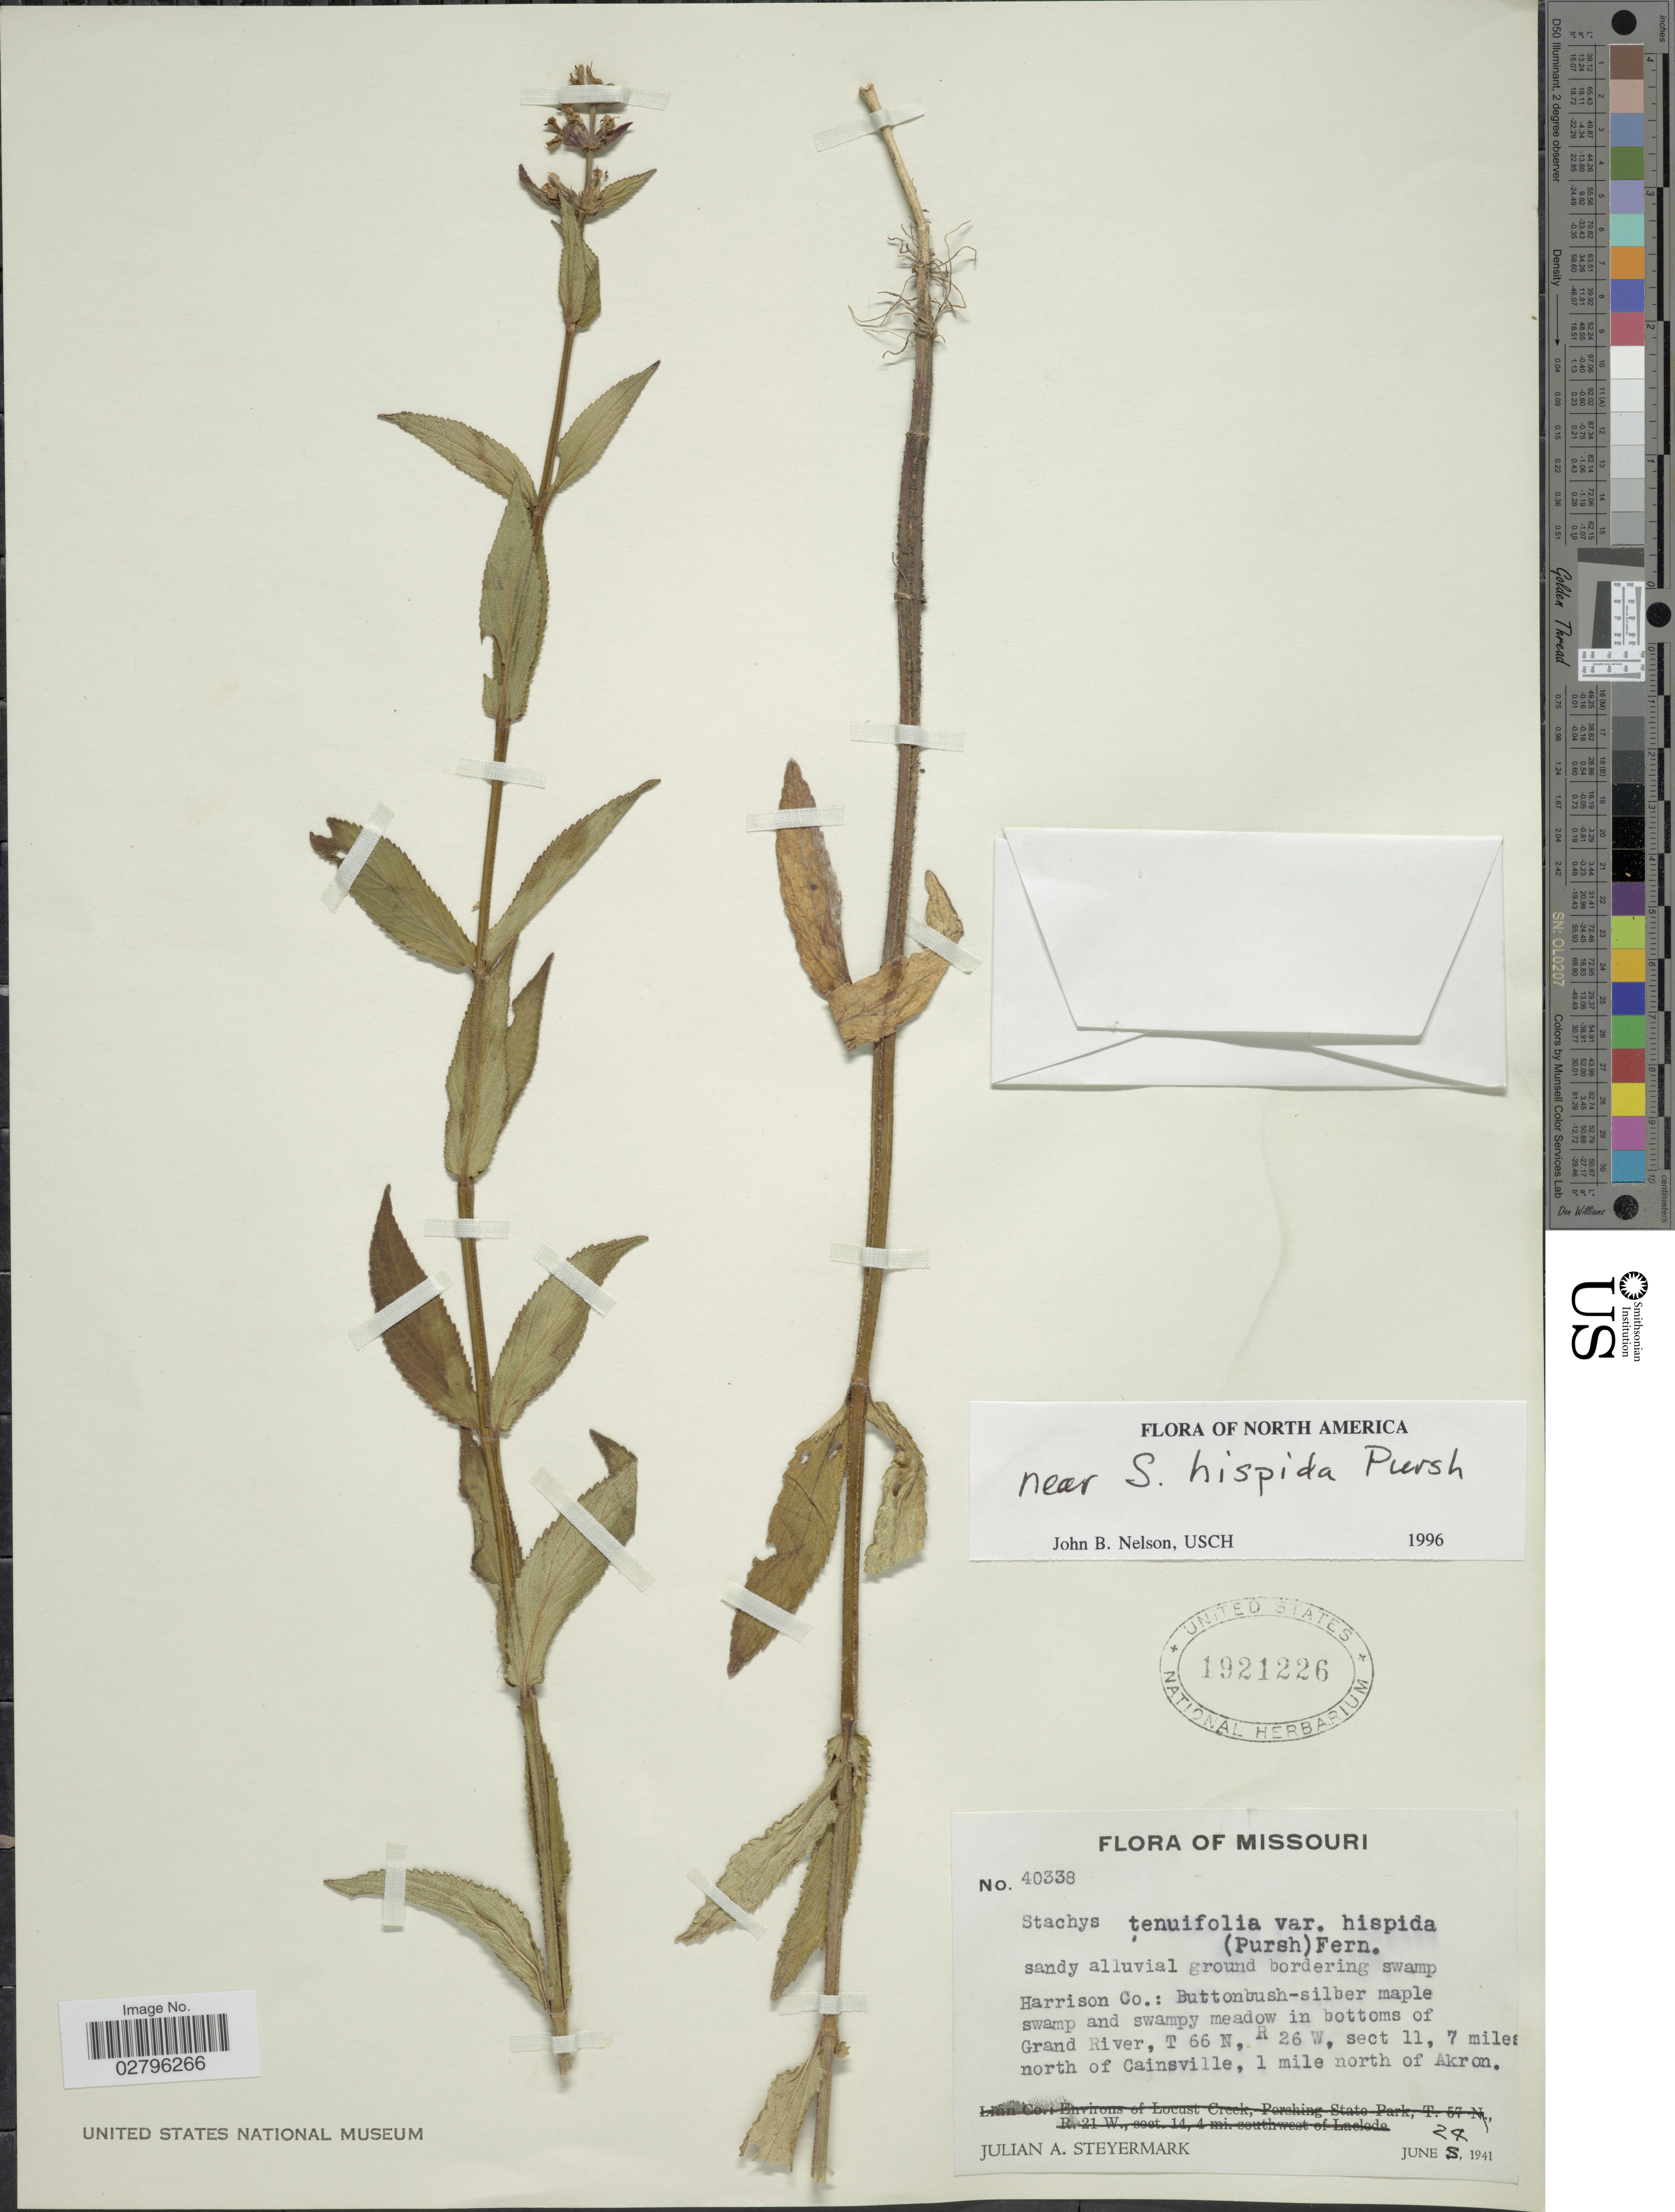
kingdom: Plantae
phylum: Tracheophyta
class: Magnoliopsida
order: Lamiales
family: Lamiaceae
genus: Stachys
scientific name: Stachys hispida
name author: Pursh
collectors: J. Steyermark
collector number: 40338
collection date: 1941-06-24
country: United States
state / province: Missouri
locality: Harrison Co.: Buttonbush-silber maple swamp and swampy meadow in bottoms of Grand River, T 66 N, R 26 W, sect 11, 7 miles north of Cainsville, 1 mile north of Akron.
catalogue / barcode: US 1921226